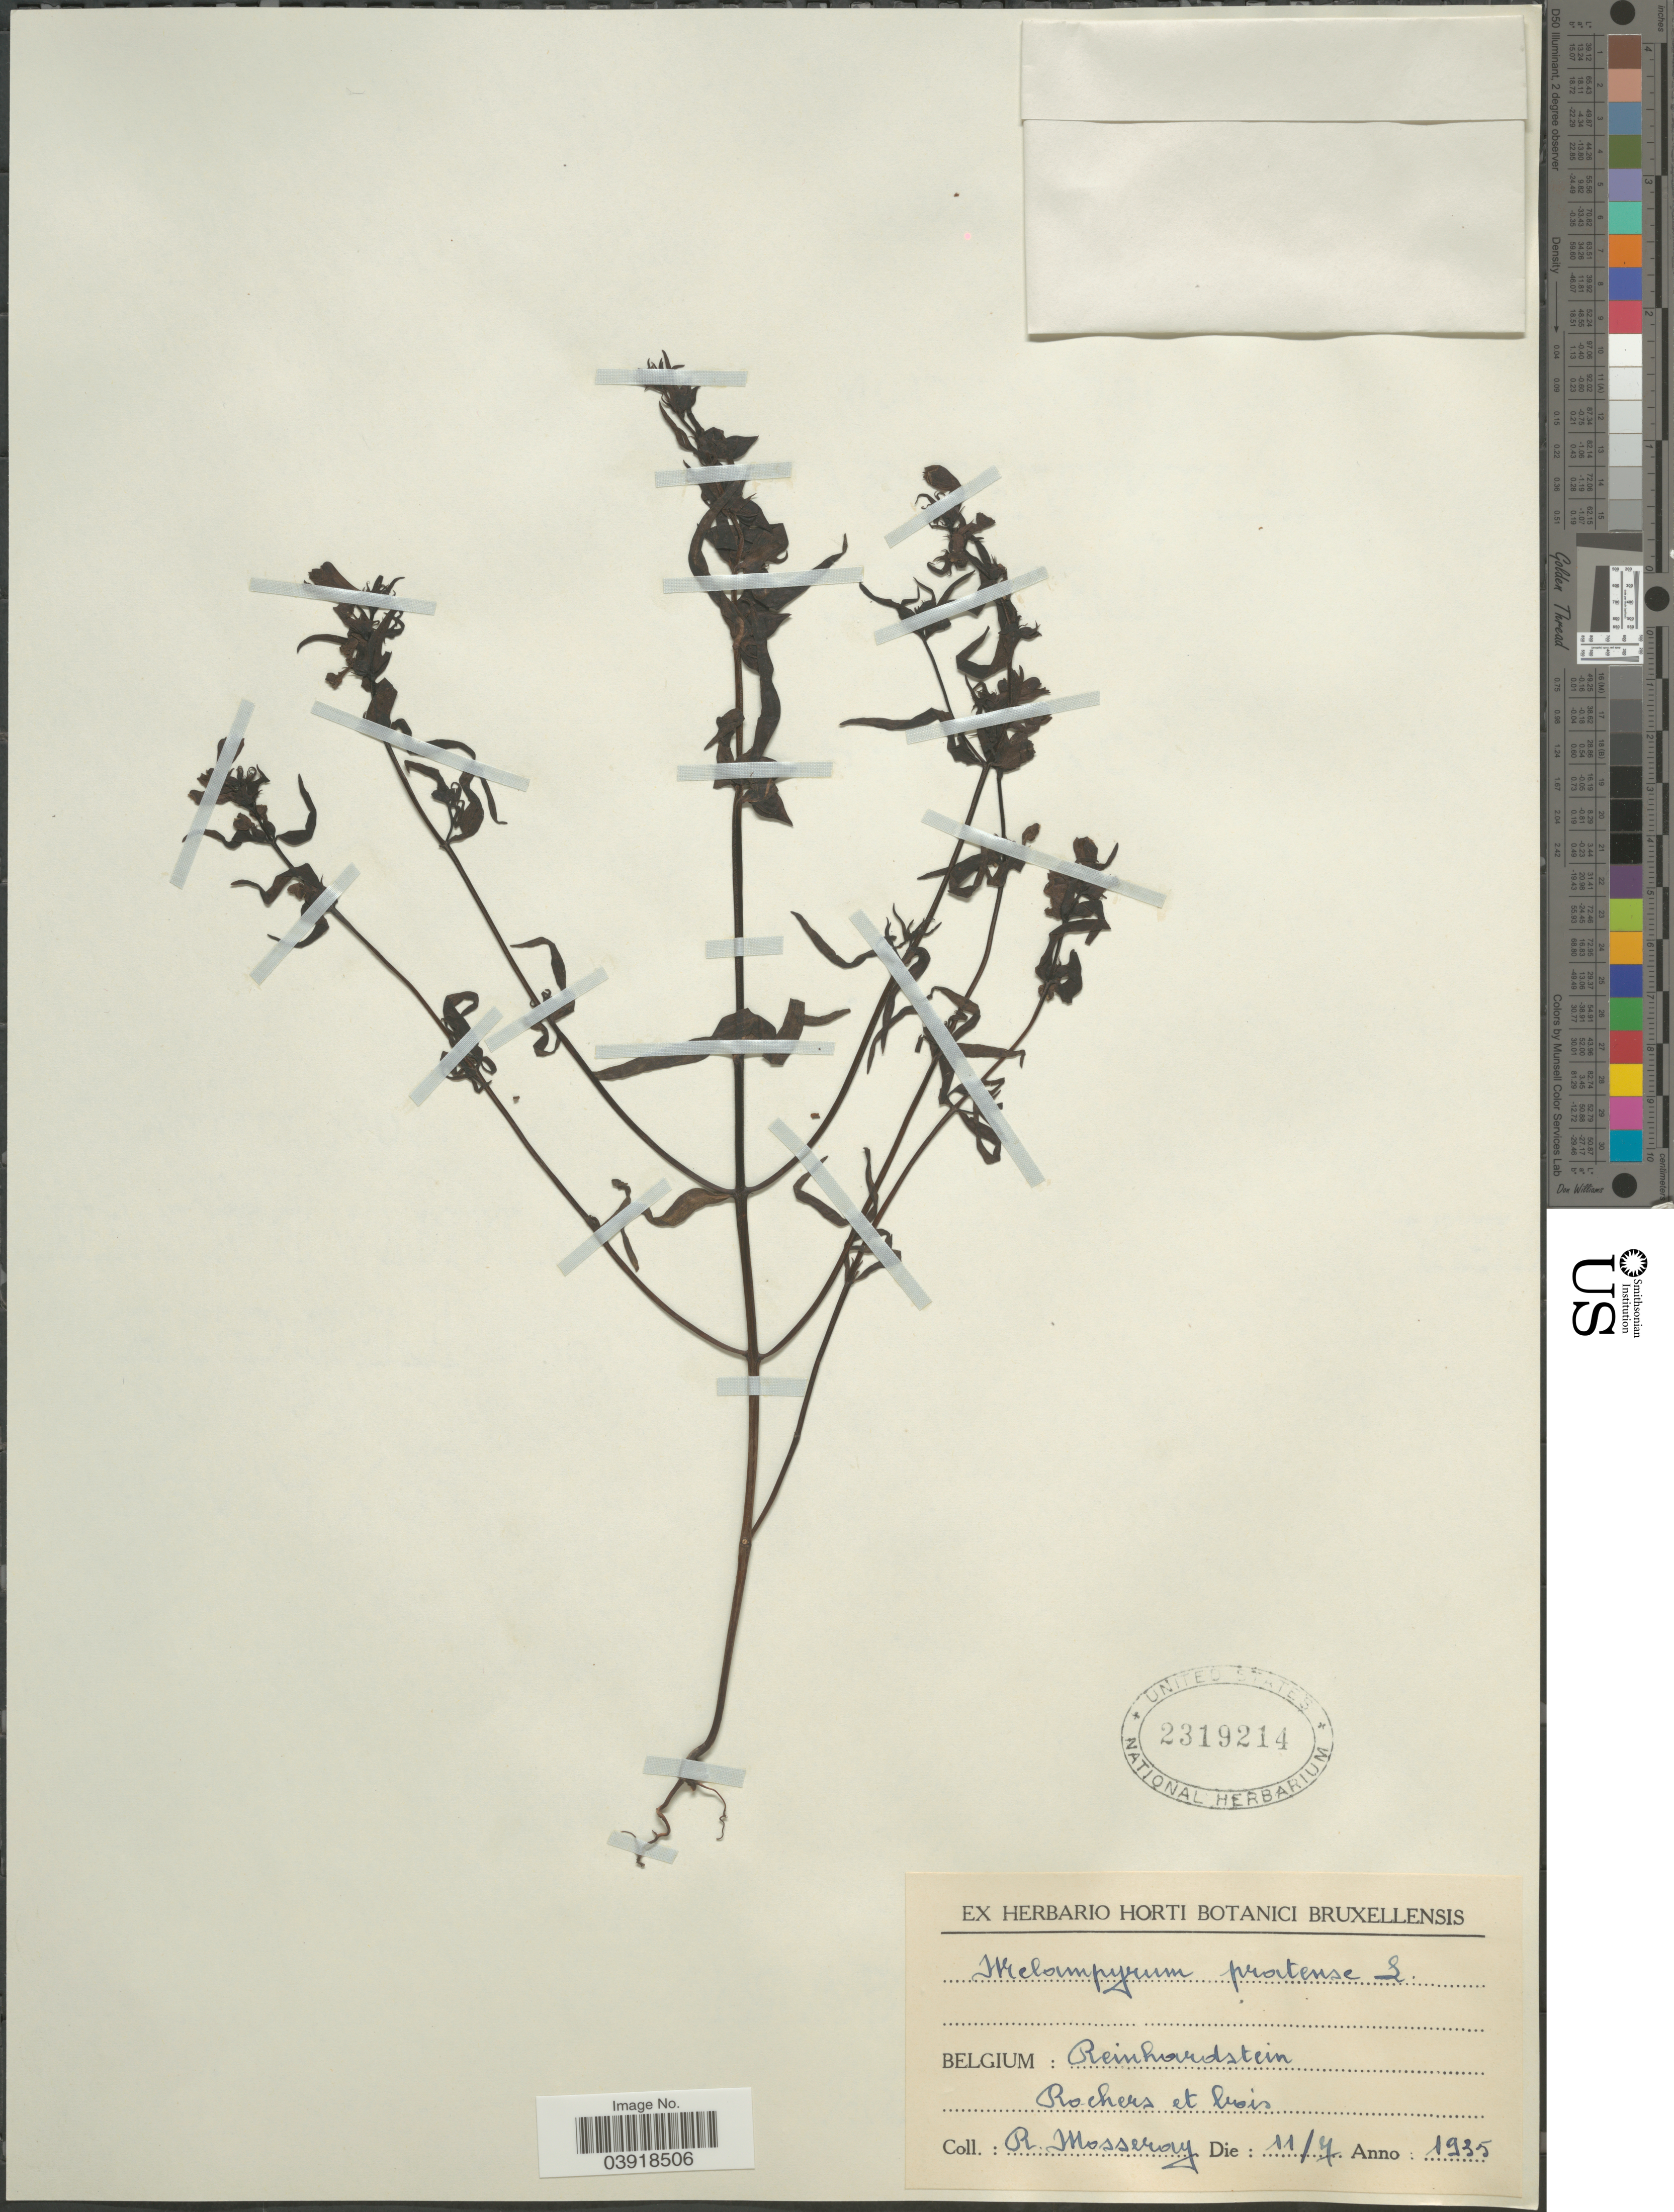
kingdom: Plantae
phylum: Tracheophyta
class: Magnoliopsida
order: Lamiales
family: Orobanchaceae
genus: Melampyrum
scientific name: Melampyrum pratense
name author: L.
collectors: R. Mosseray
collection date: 1935-07-11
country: Belgium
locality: Reinhardstein. Rochers et bois.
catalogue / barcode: US 2319214